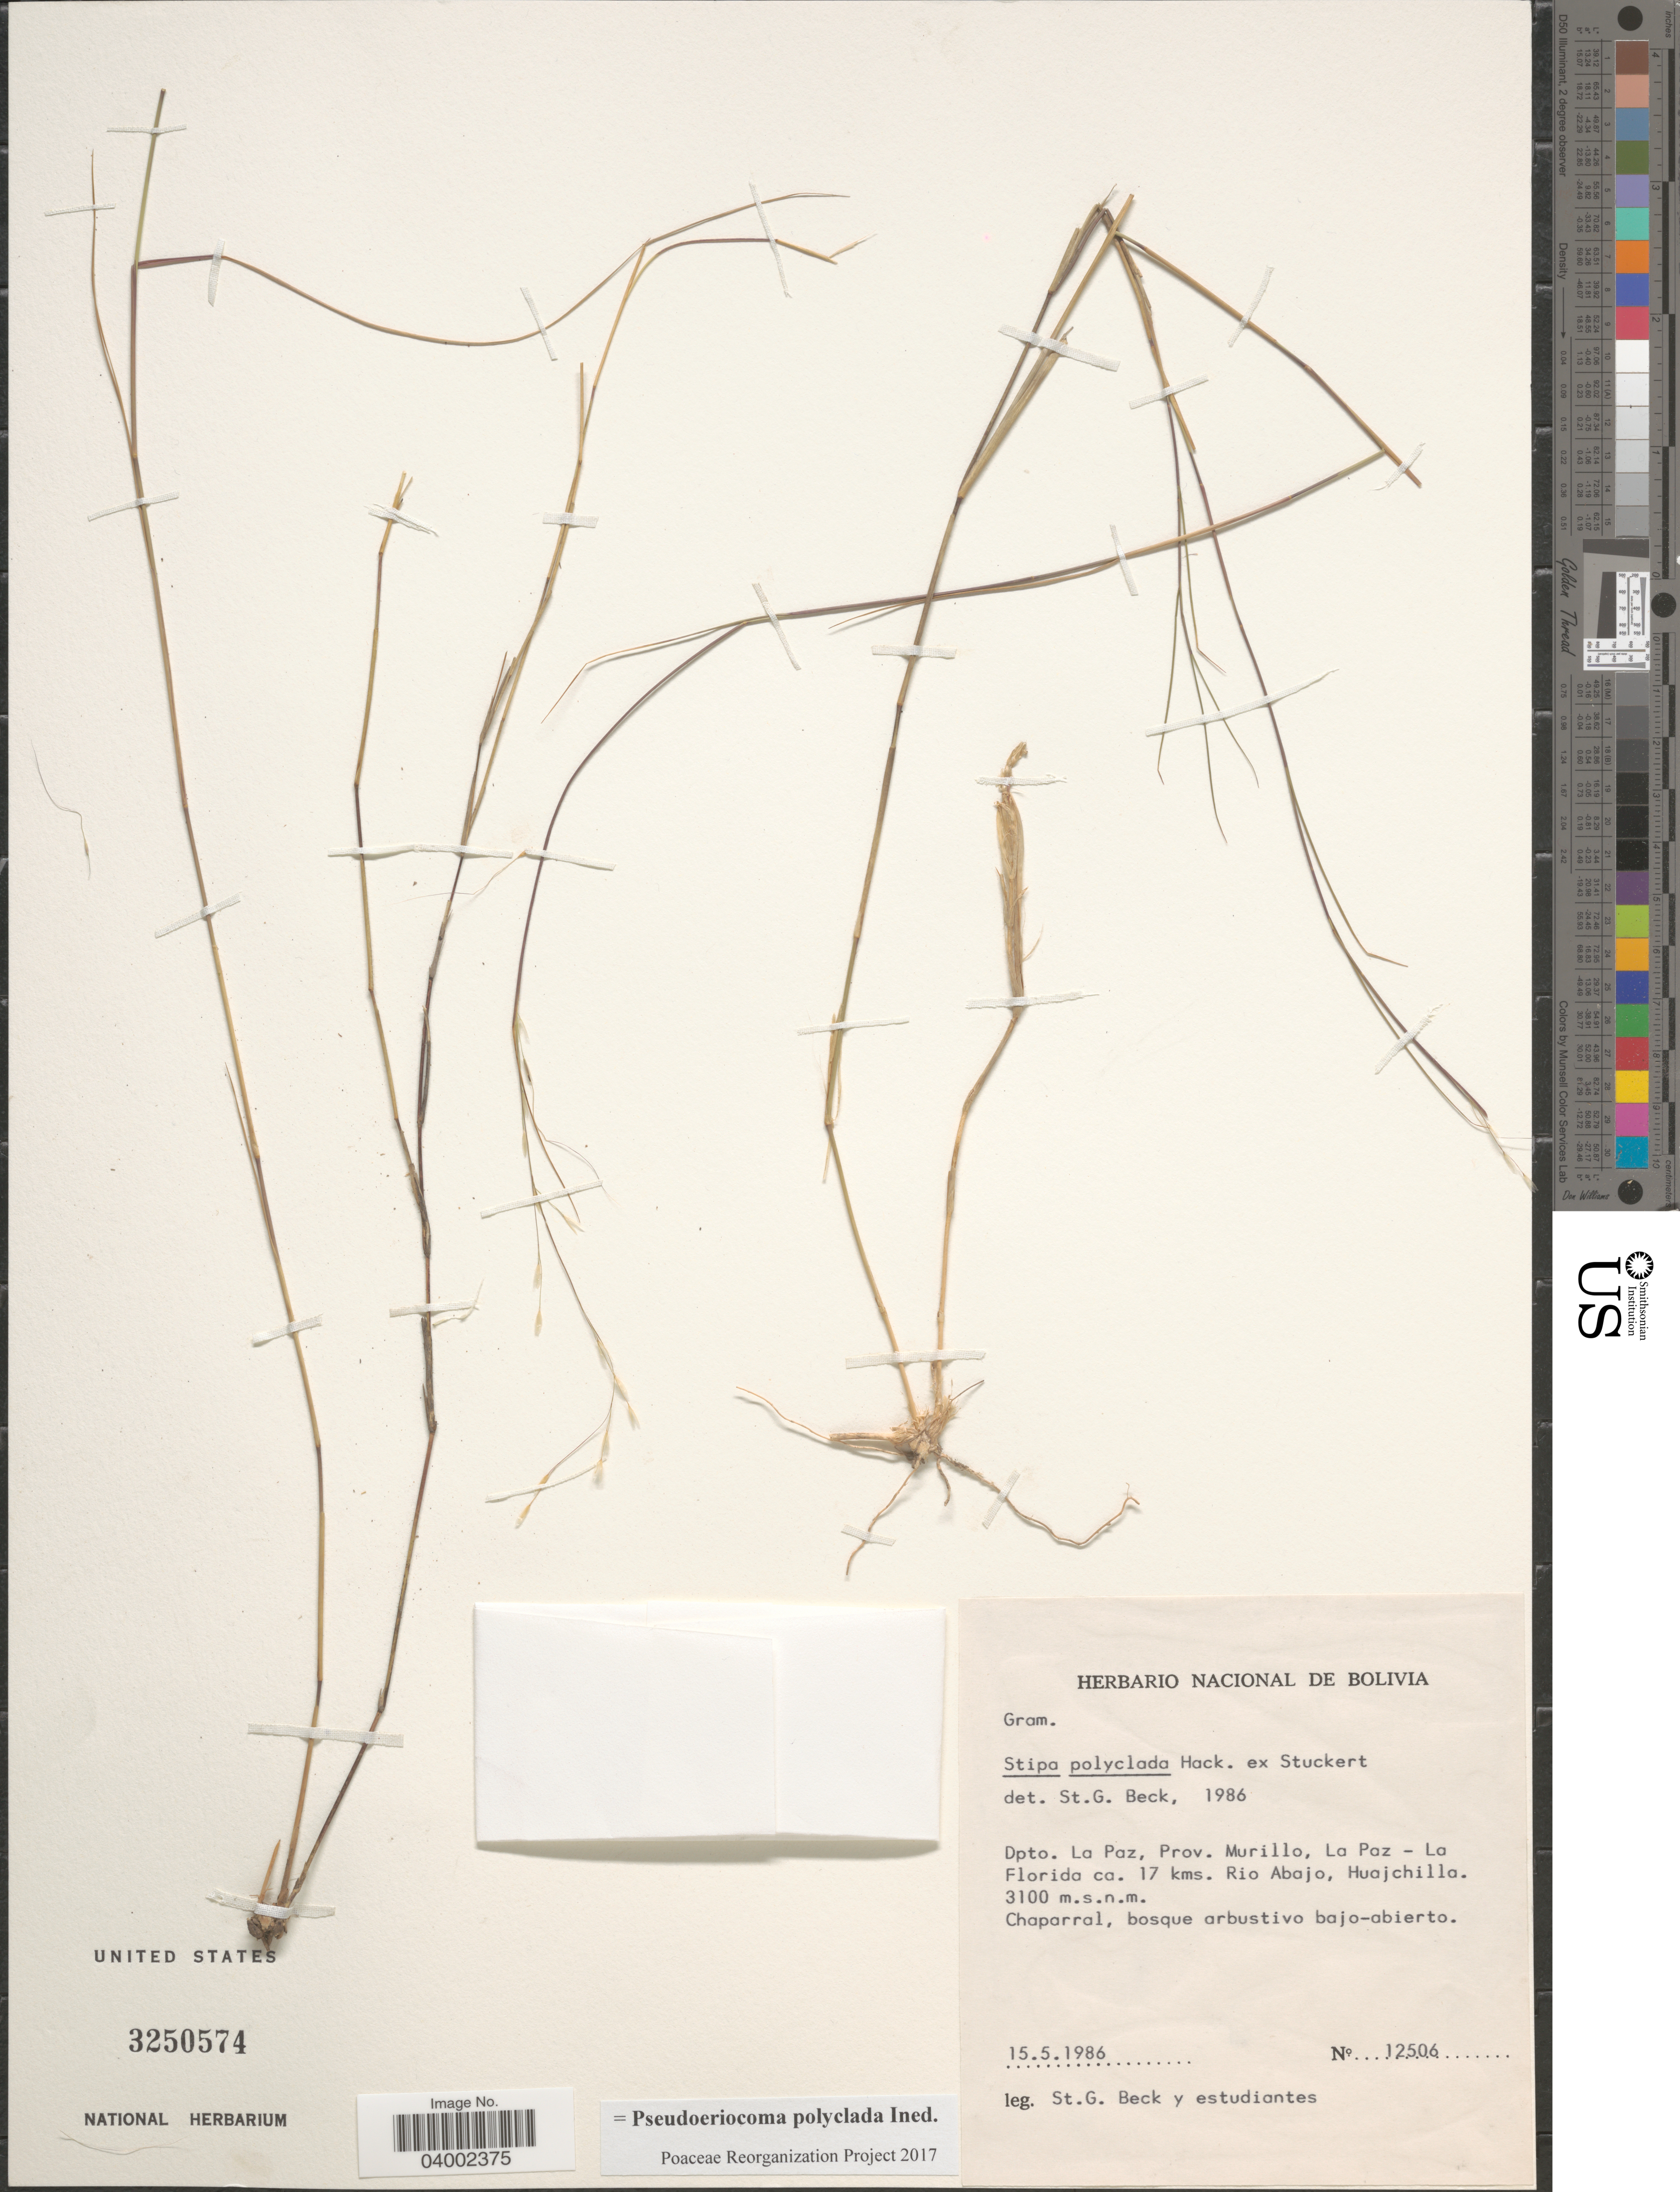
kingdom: Plantae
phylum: Tracheophyta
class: Liliopsida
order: Poales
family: Poaceae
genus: Pseudoeriocoma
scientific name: Pseudoeriocoma ployclada ined.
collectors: S. G. Beck & Estudiantes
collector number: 12506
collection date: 1986-05-15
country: Bolivia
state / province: La Paz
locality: Dpto. La Paz, Prov. Murillo, La Paz - La Florida ca. 17 kms. Rio Abajo, Huajchilla.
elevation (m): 3100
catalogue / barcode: US 3250574